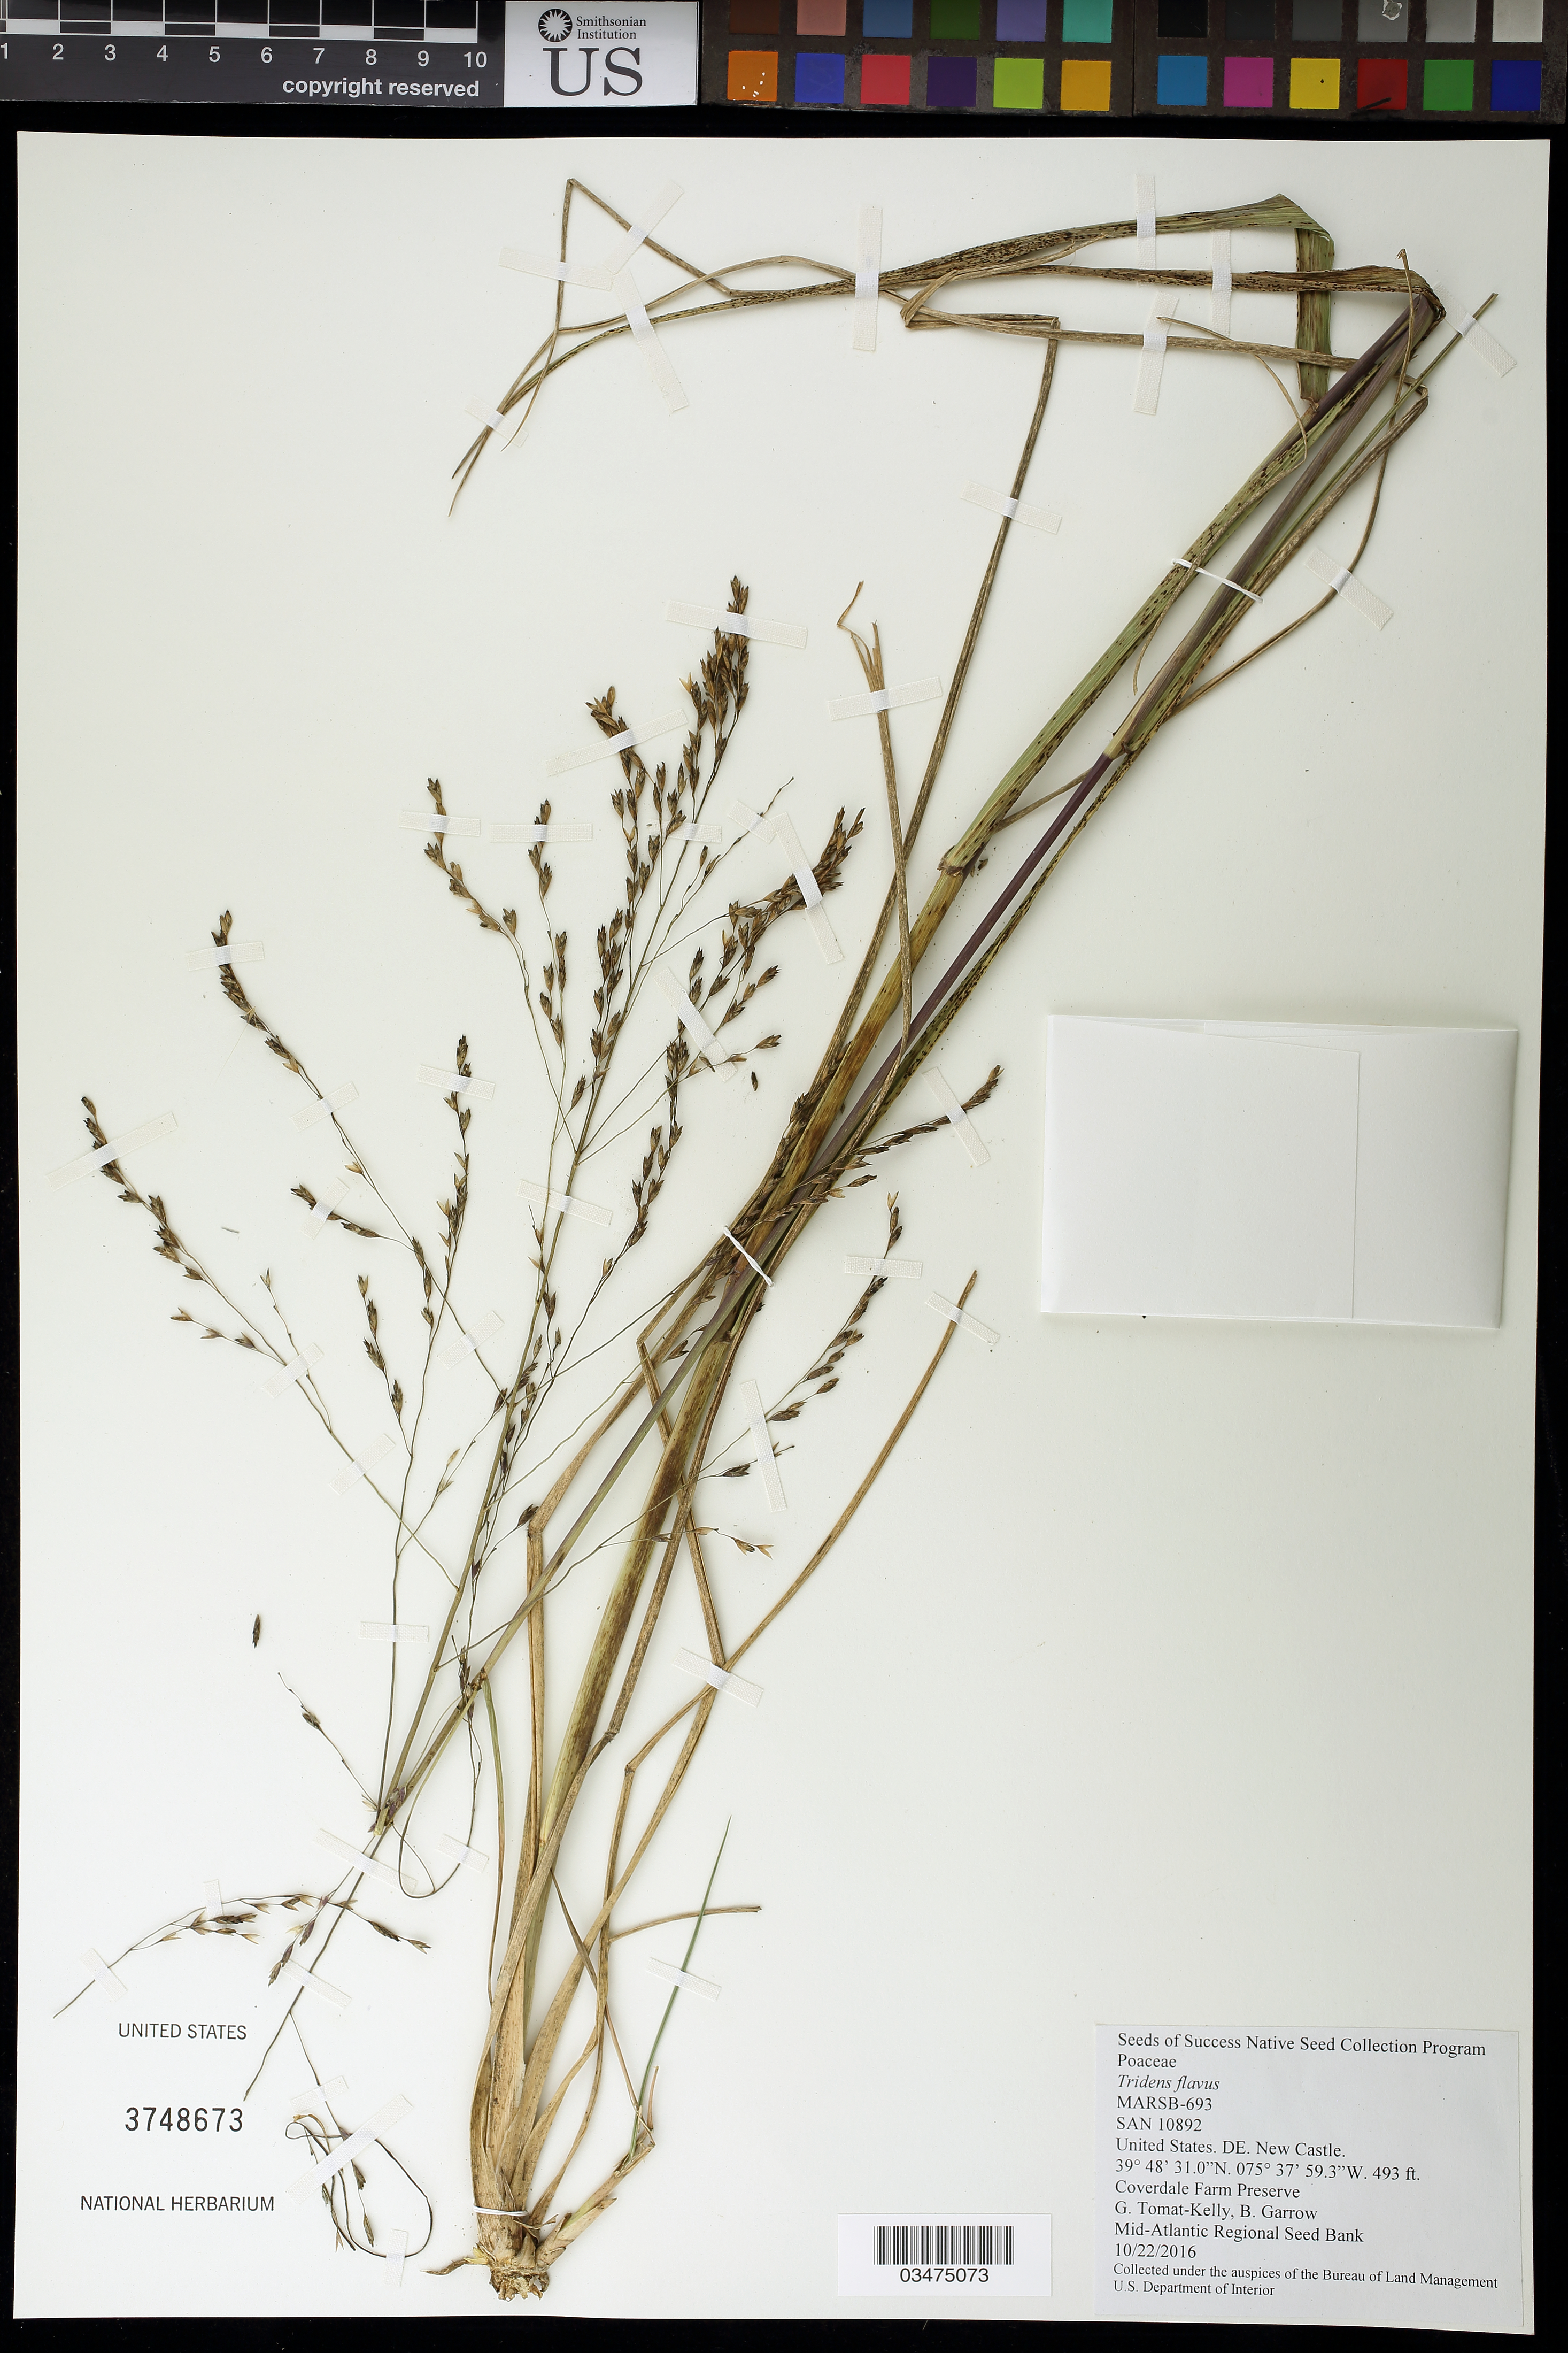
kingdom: Plantae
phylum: Tracheophyta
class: Liliopsida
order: Poales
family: Poaceae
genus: Tridens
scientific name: Tridens flavus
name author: (L.) Hitchc.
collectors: G. Tomat-Kelly & B. Garrow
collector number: MARSB-693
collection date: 2016-10-22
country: United States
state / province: Delaware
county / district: New Castle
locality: Coverdale Farm Preserve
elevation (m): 150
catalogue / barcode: US 3748673